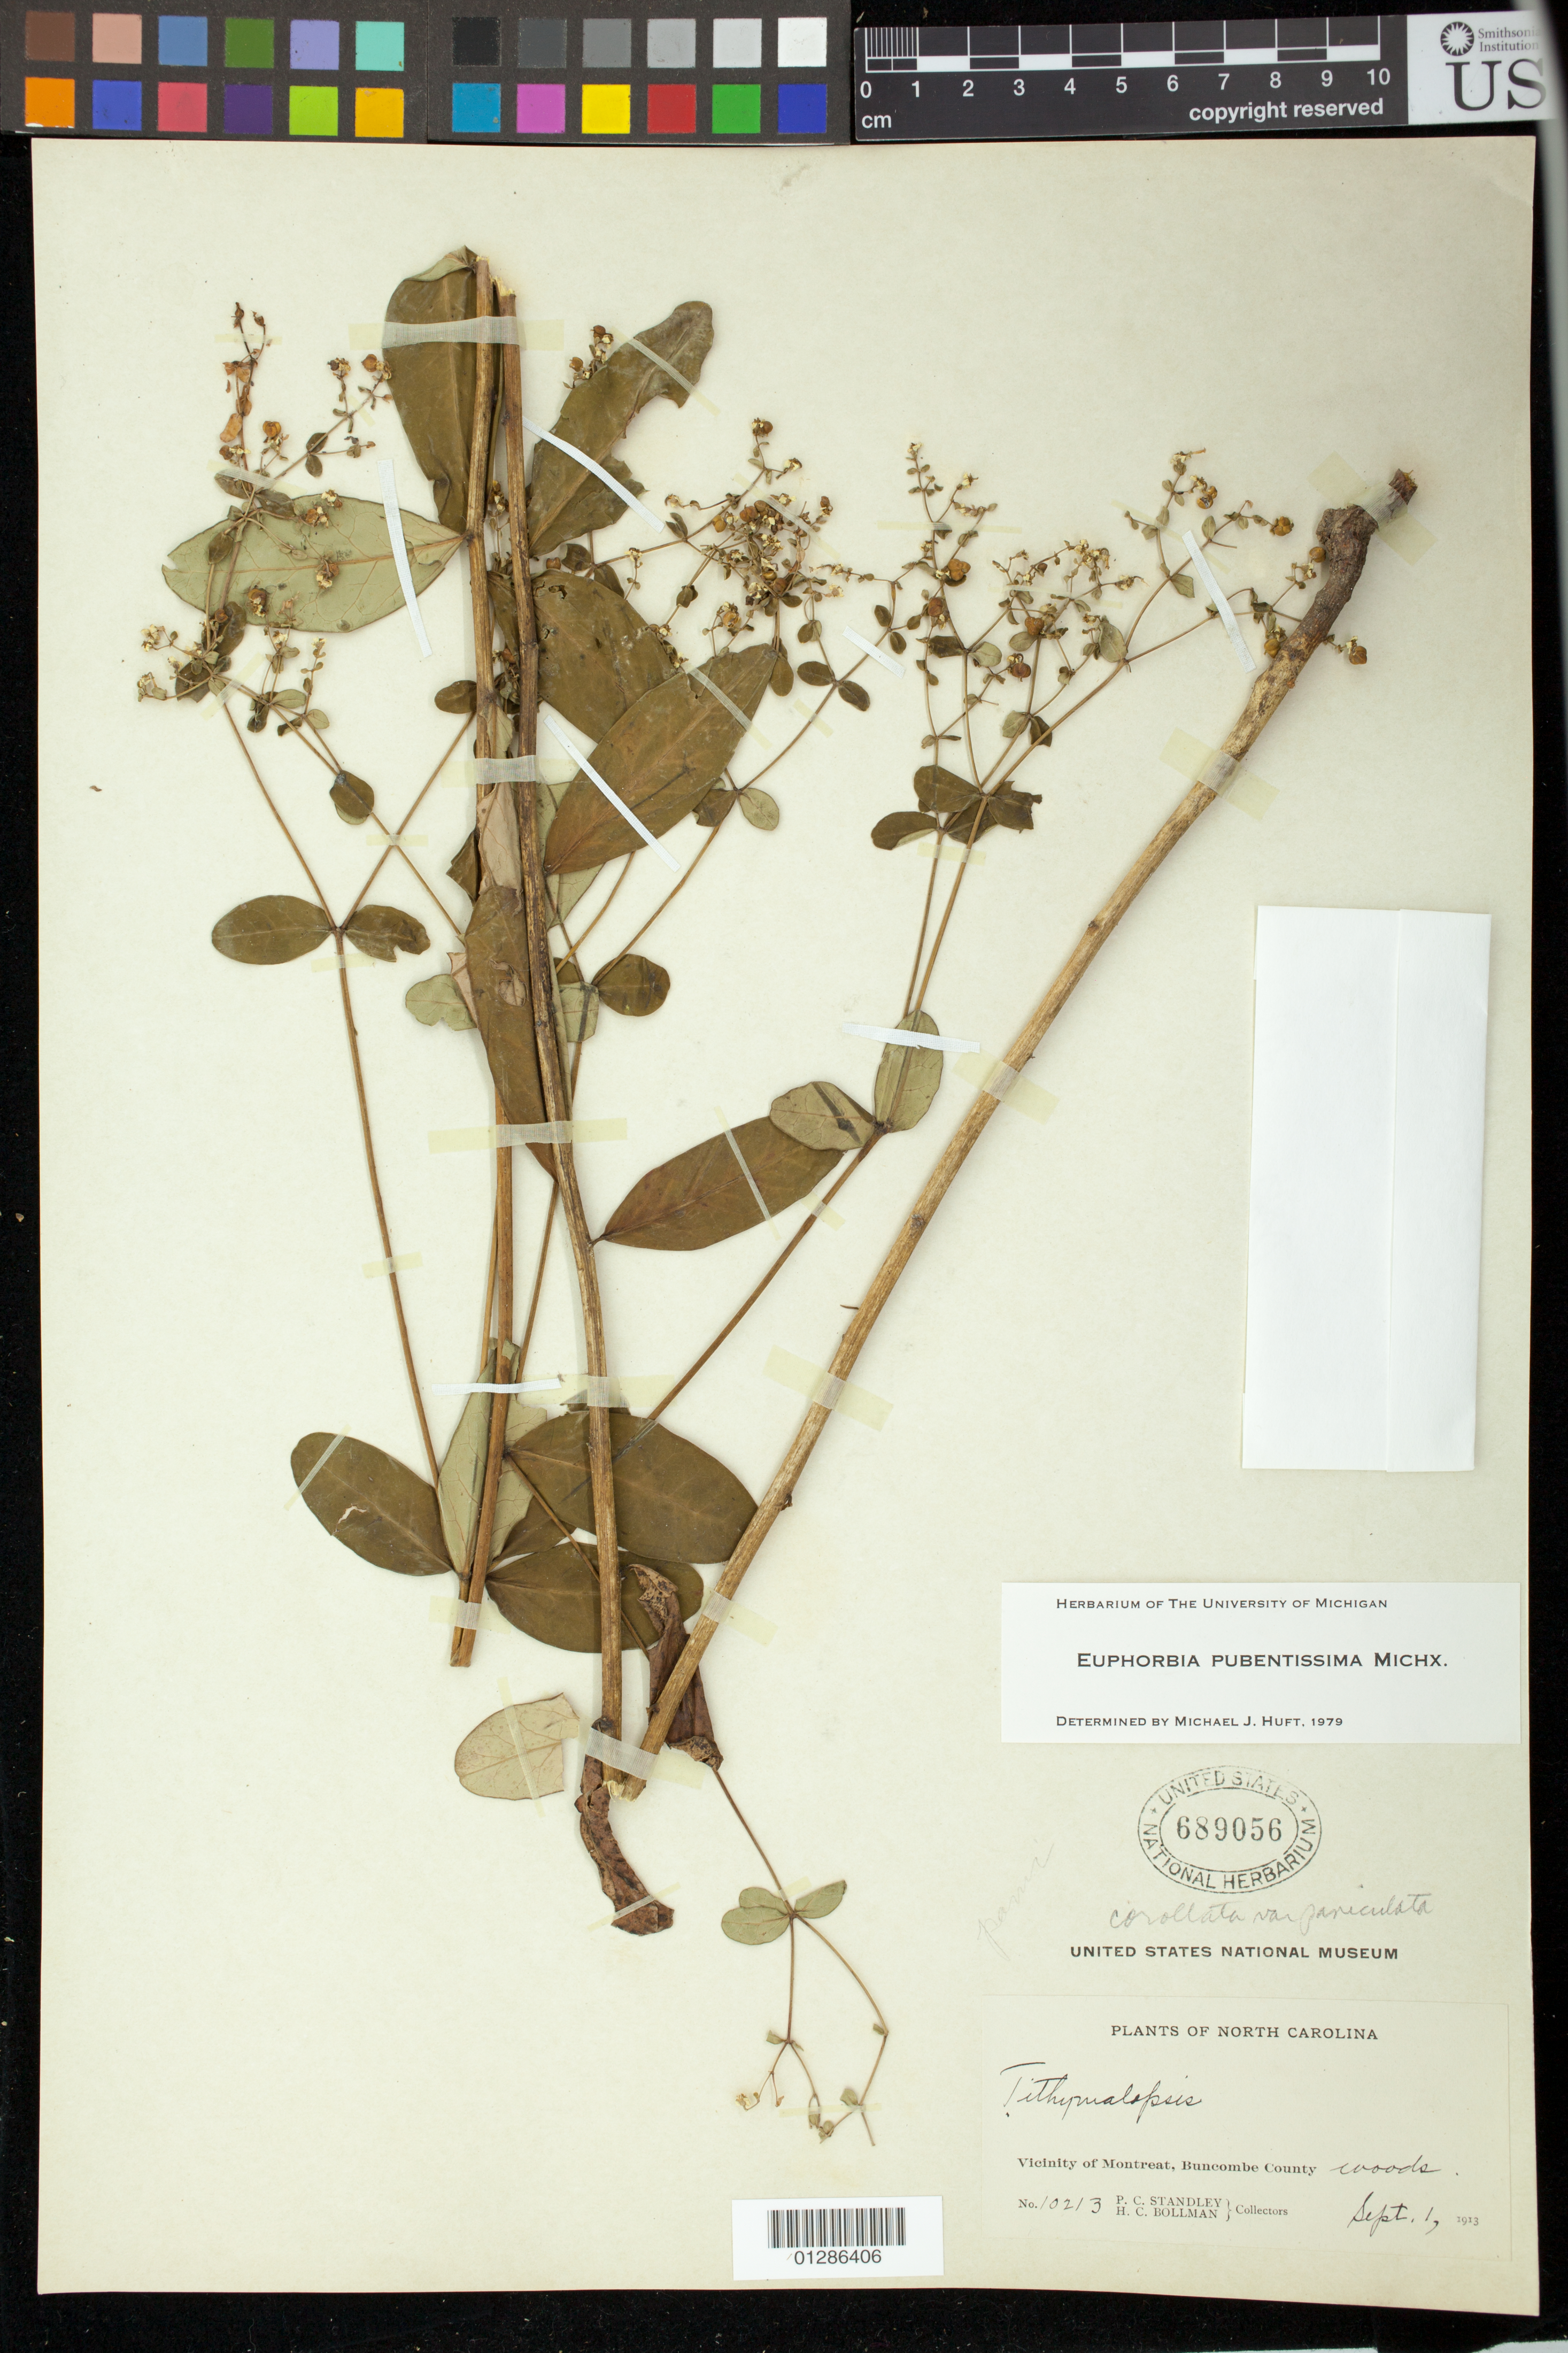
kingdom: Plantae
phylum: Tracheophyta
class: Magnoliopsida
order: Malpighiales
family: Euphorbiaceae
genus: Euphorbia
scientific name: Euphorbia pubentissima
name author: Michx.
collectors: Standley, Paul Carpenter, Steyermark, Julian Alfred & H. C. Bollman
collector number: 10213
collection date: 1913-09-01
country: United States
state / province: North Carolina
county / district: Buncombe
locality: Vicinity of Montreat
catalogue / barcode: US 689056